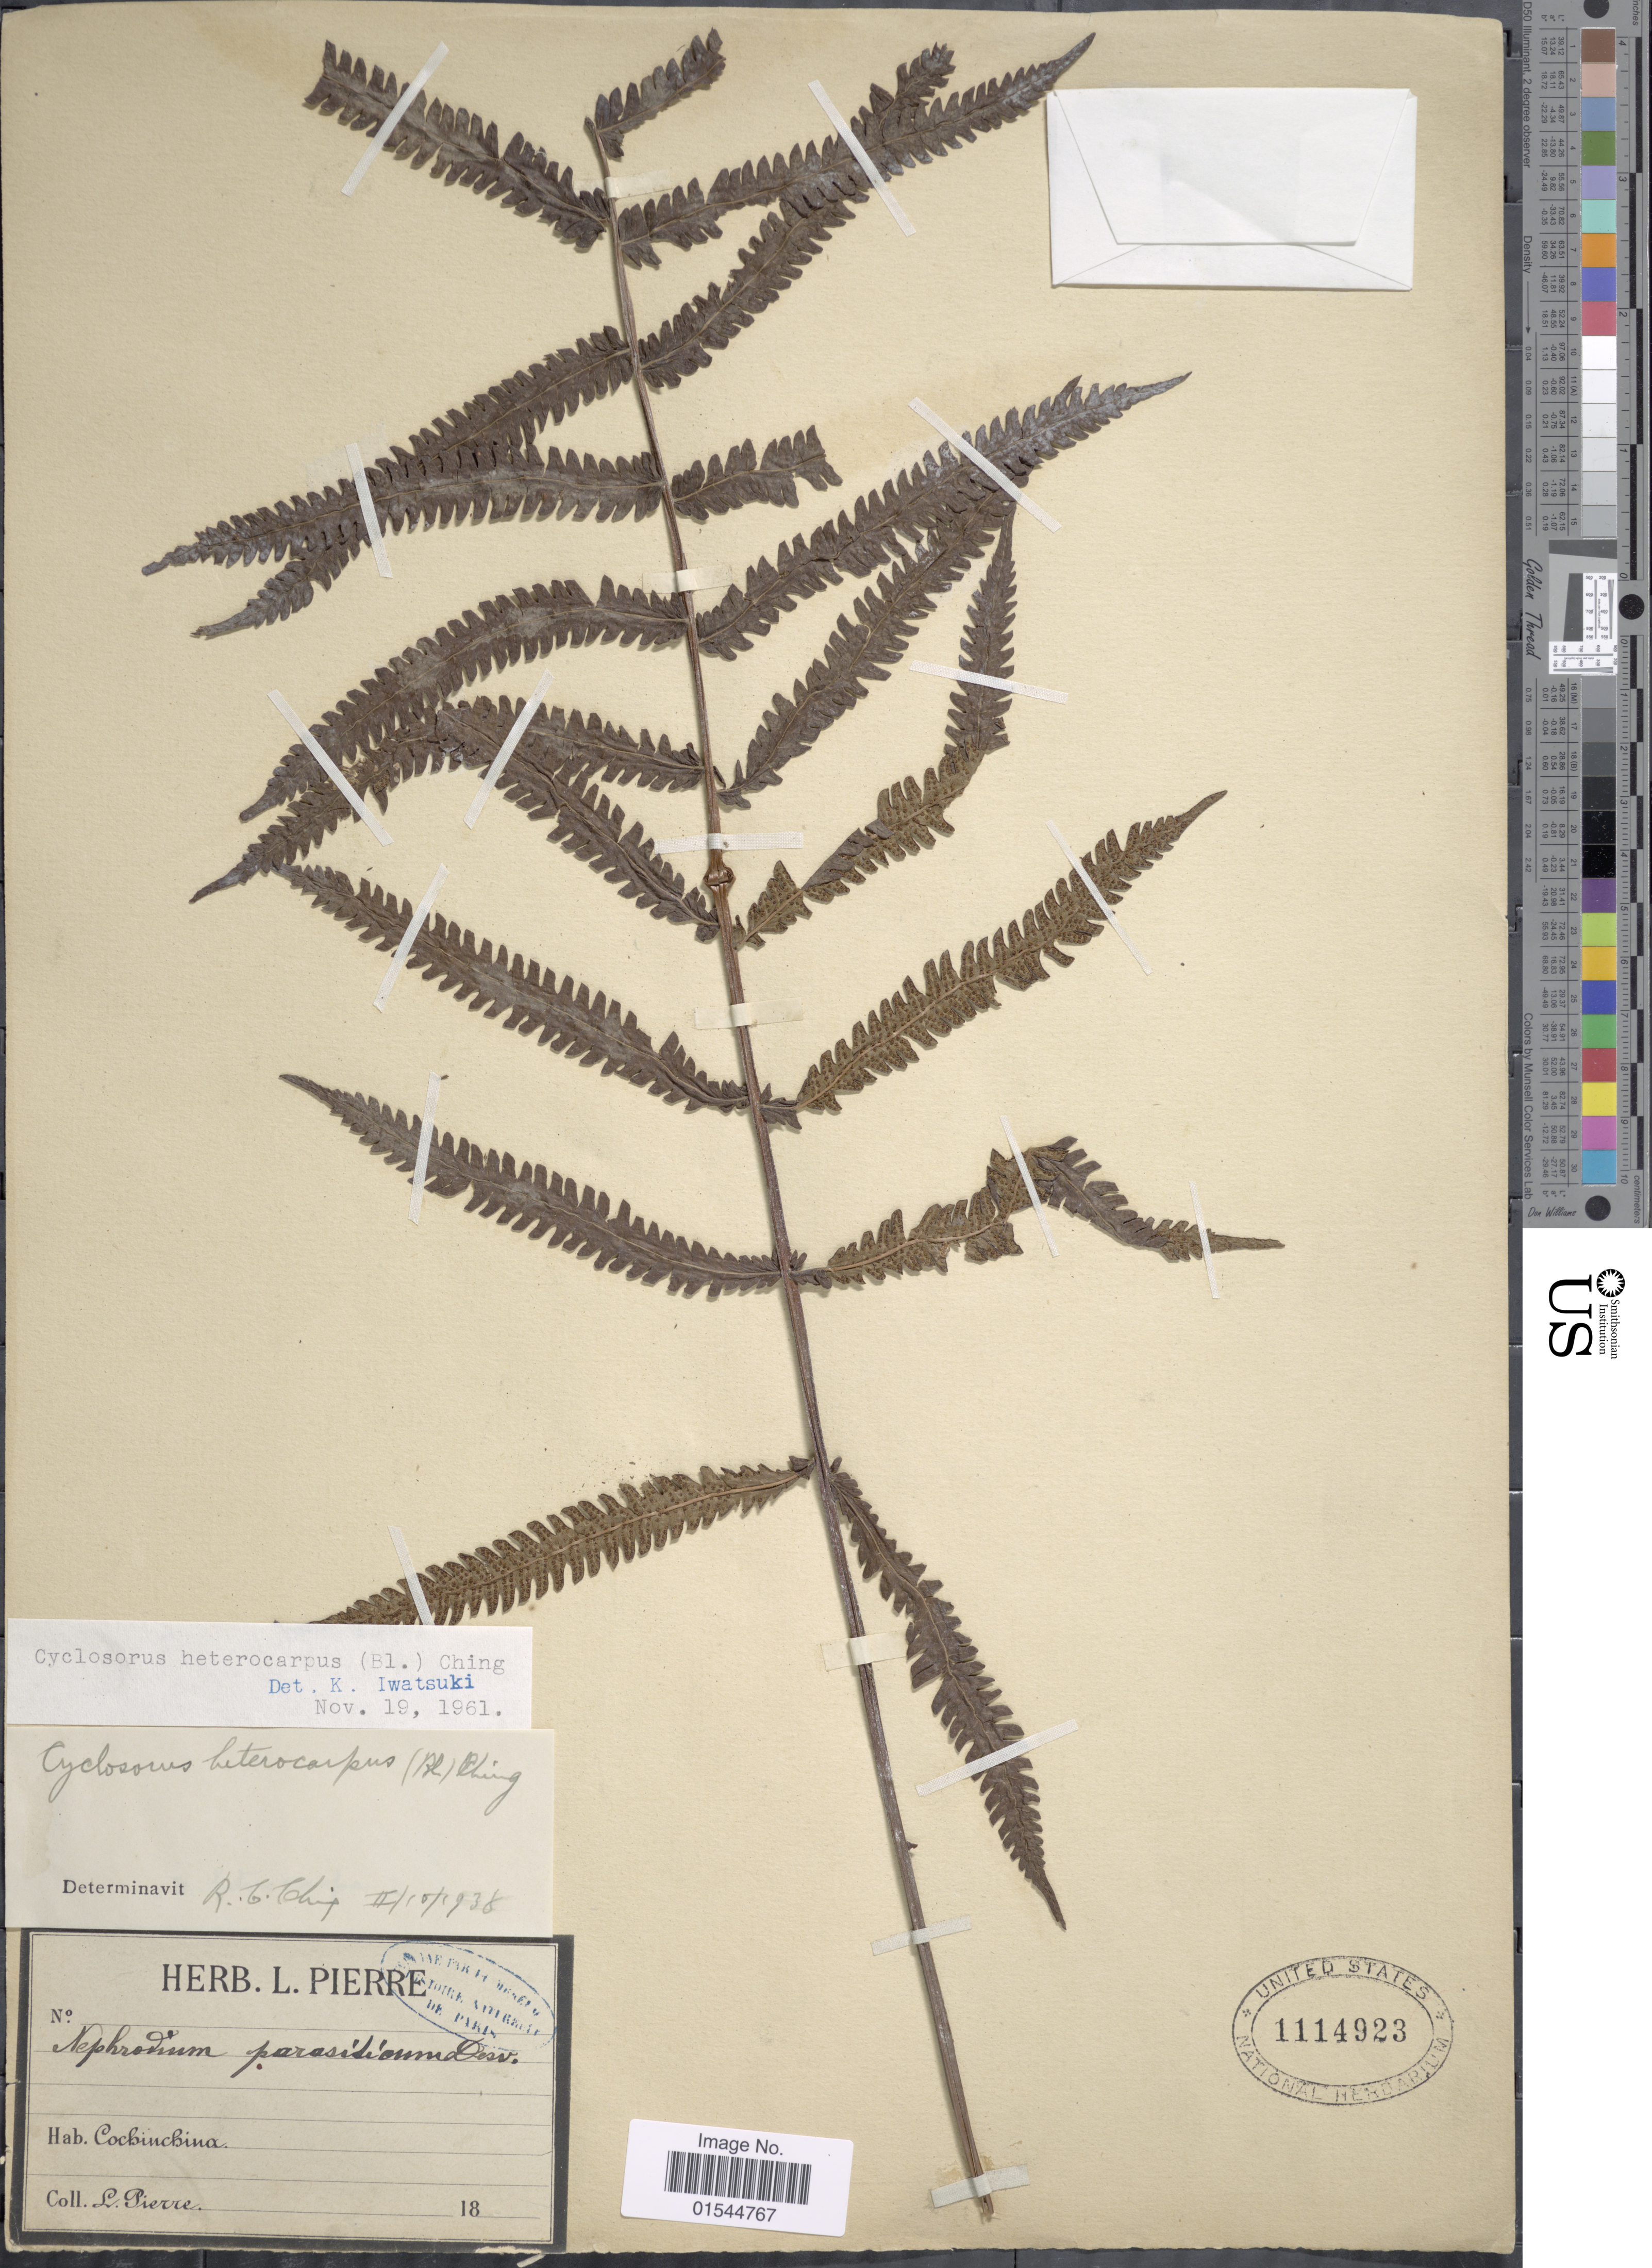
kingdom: Plantae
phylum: Tracheophyta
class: Polypodiopsida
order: Polypodiales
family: Thelypteridaceae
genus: Sphaerostephanos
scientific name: Sphaerostephanos heterocarpus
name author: (Blume) Holttum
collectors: L. Pierre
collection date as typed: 18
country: Vietnam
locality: Cochinchina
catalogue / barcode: US 1114923